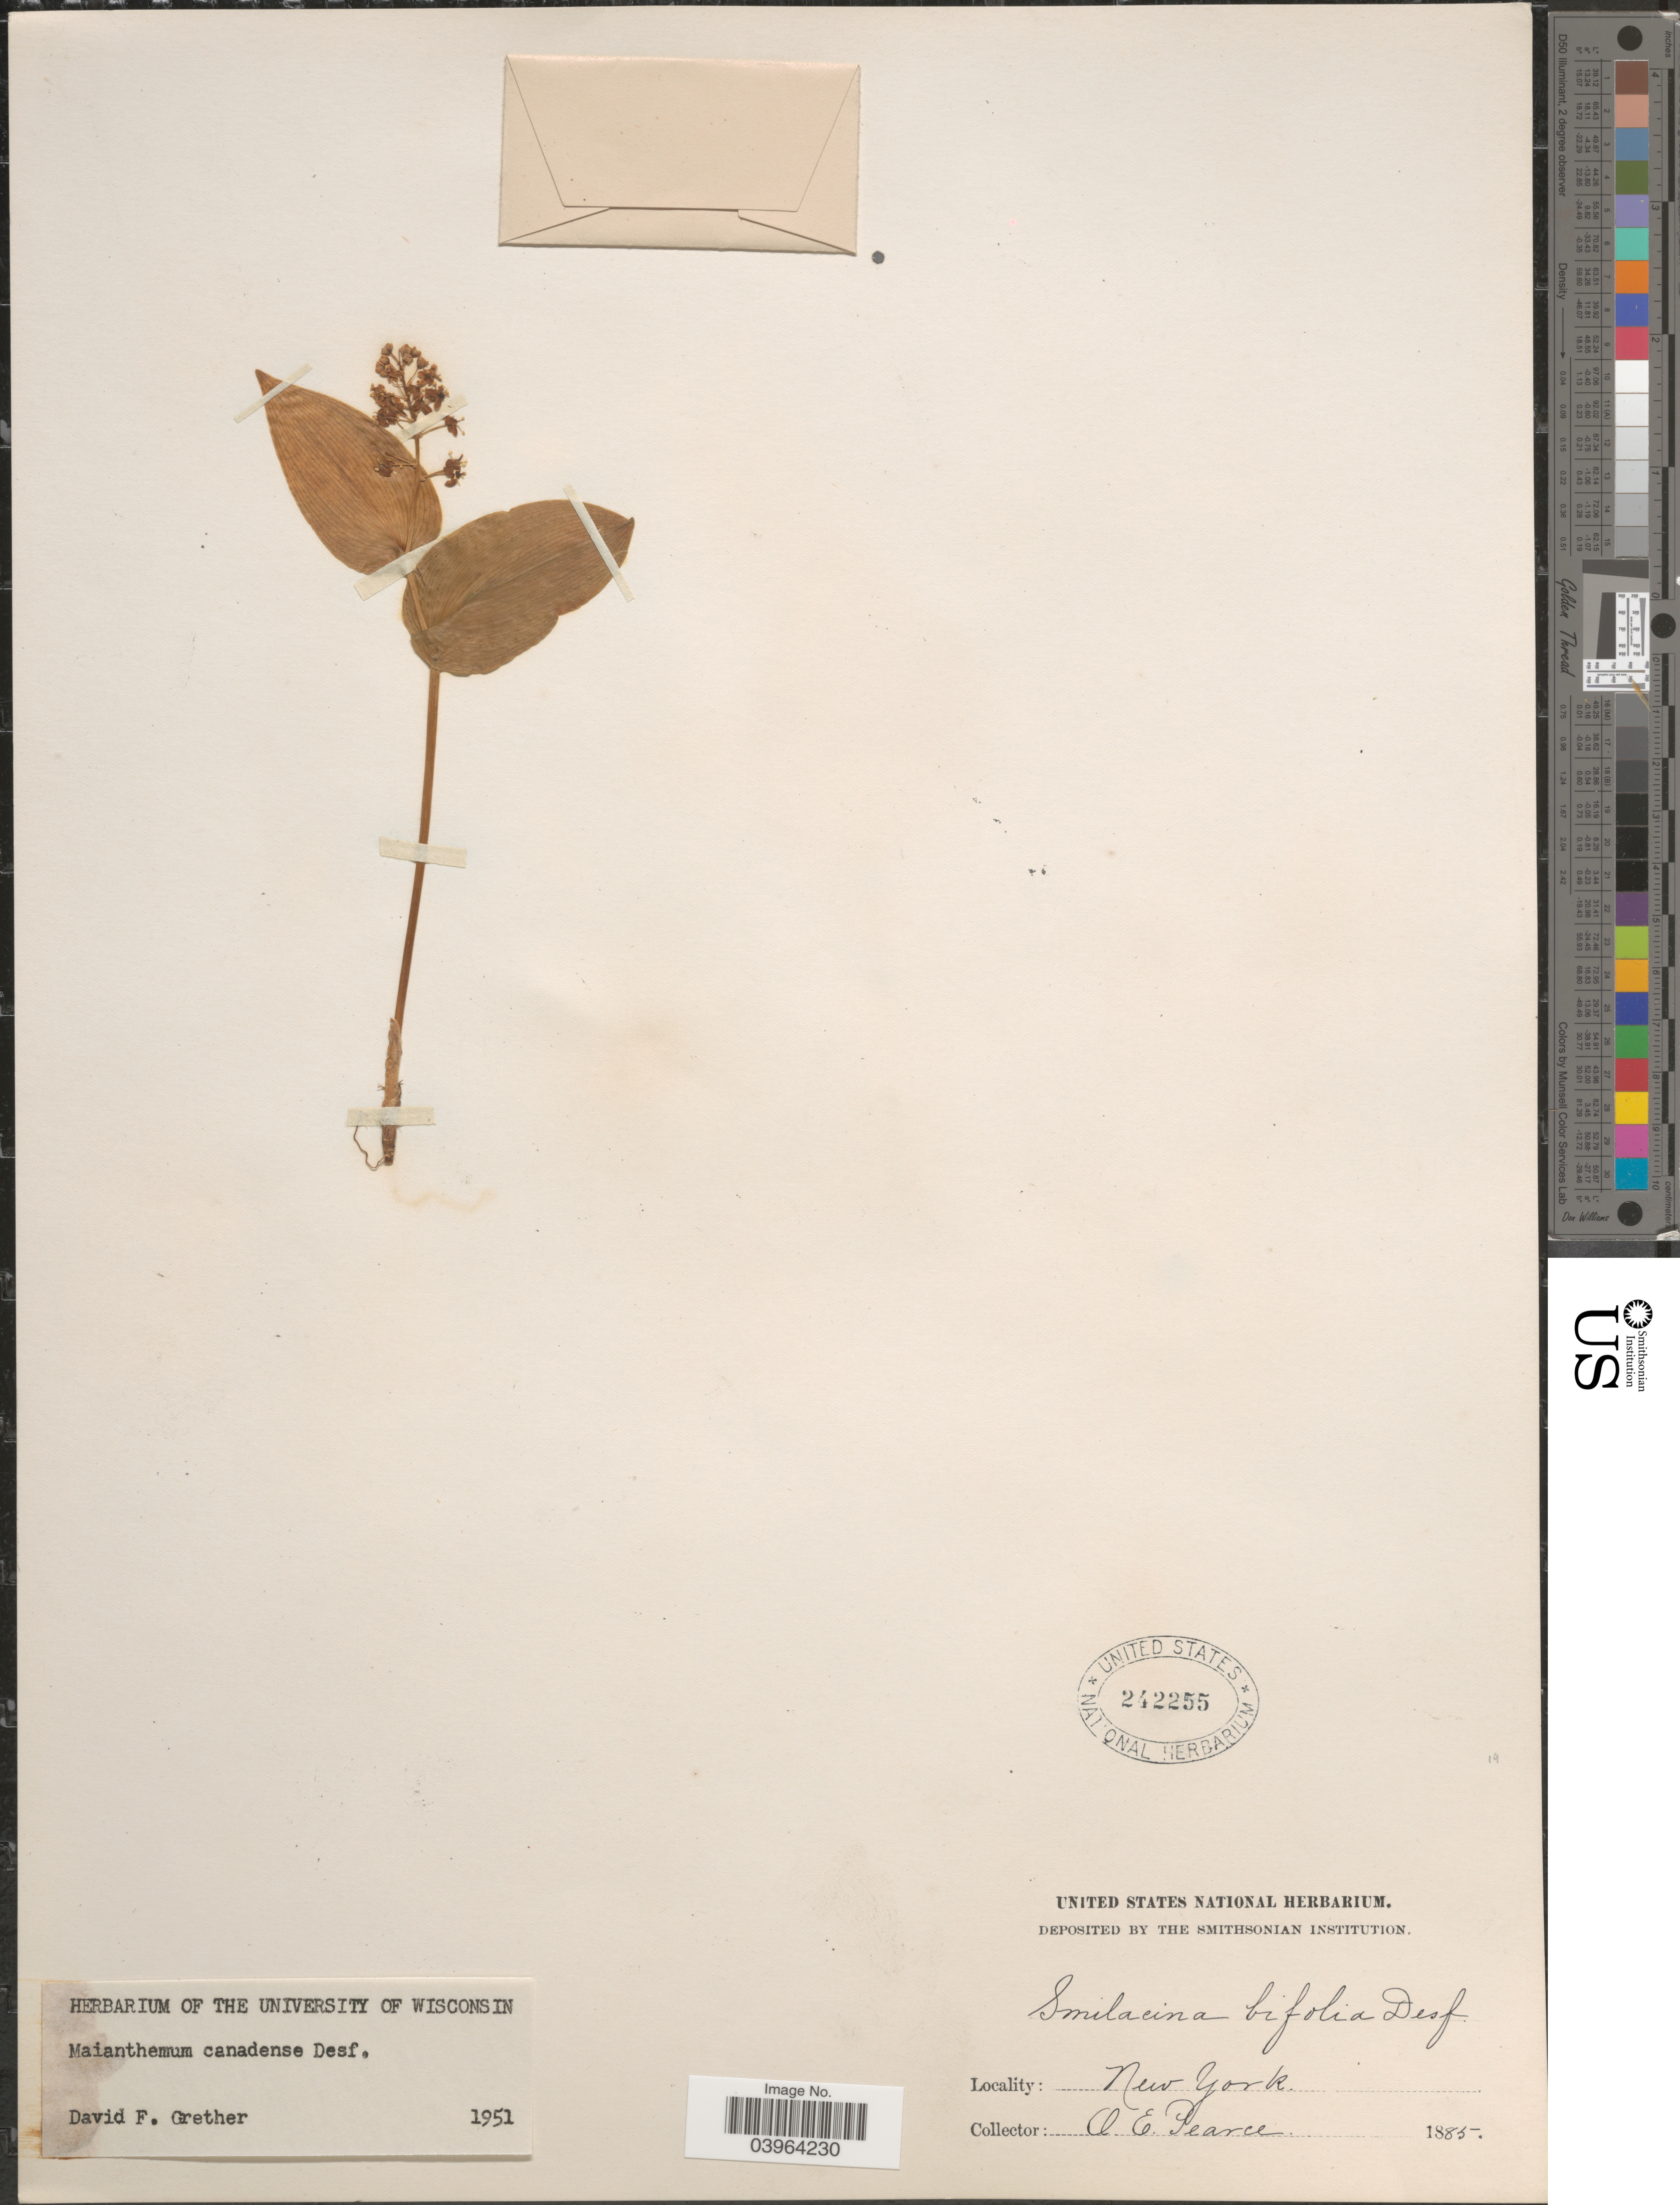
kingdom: Plantae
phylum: Tracheophyta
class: Liliopsida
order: Asparagales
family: Asparagaceae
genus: Maianthemum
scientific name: Maianthemum canadense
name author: Desf.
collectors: O. E. Pearce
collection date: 1885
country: United States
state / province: New York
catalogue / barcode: US 242255